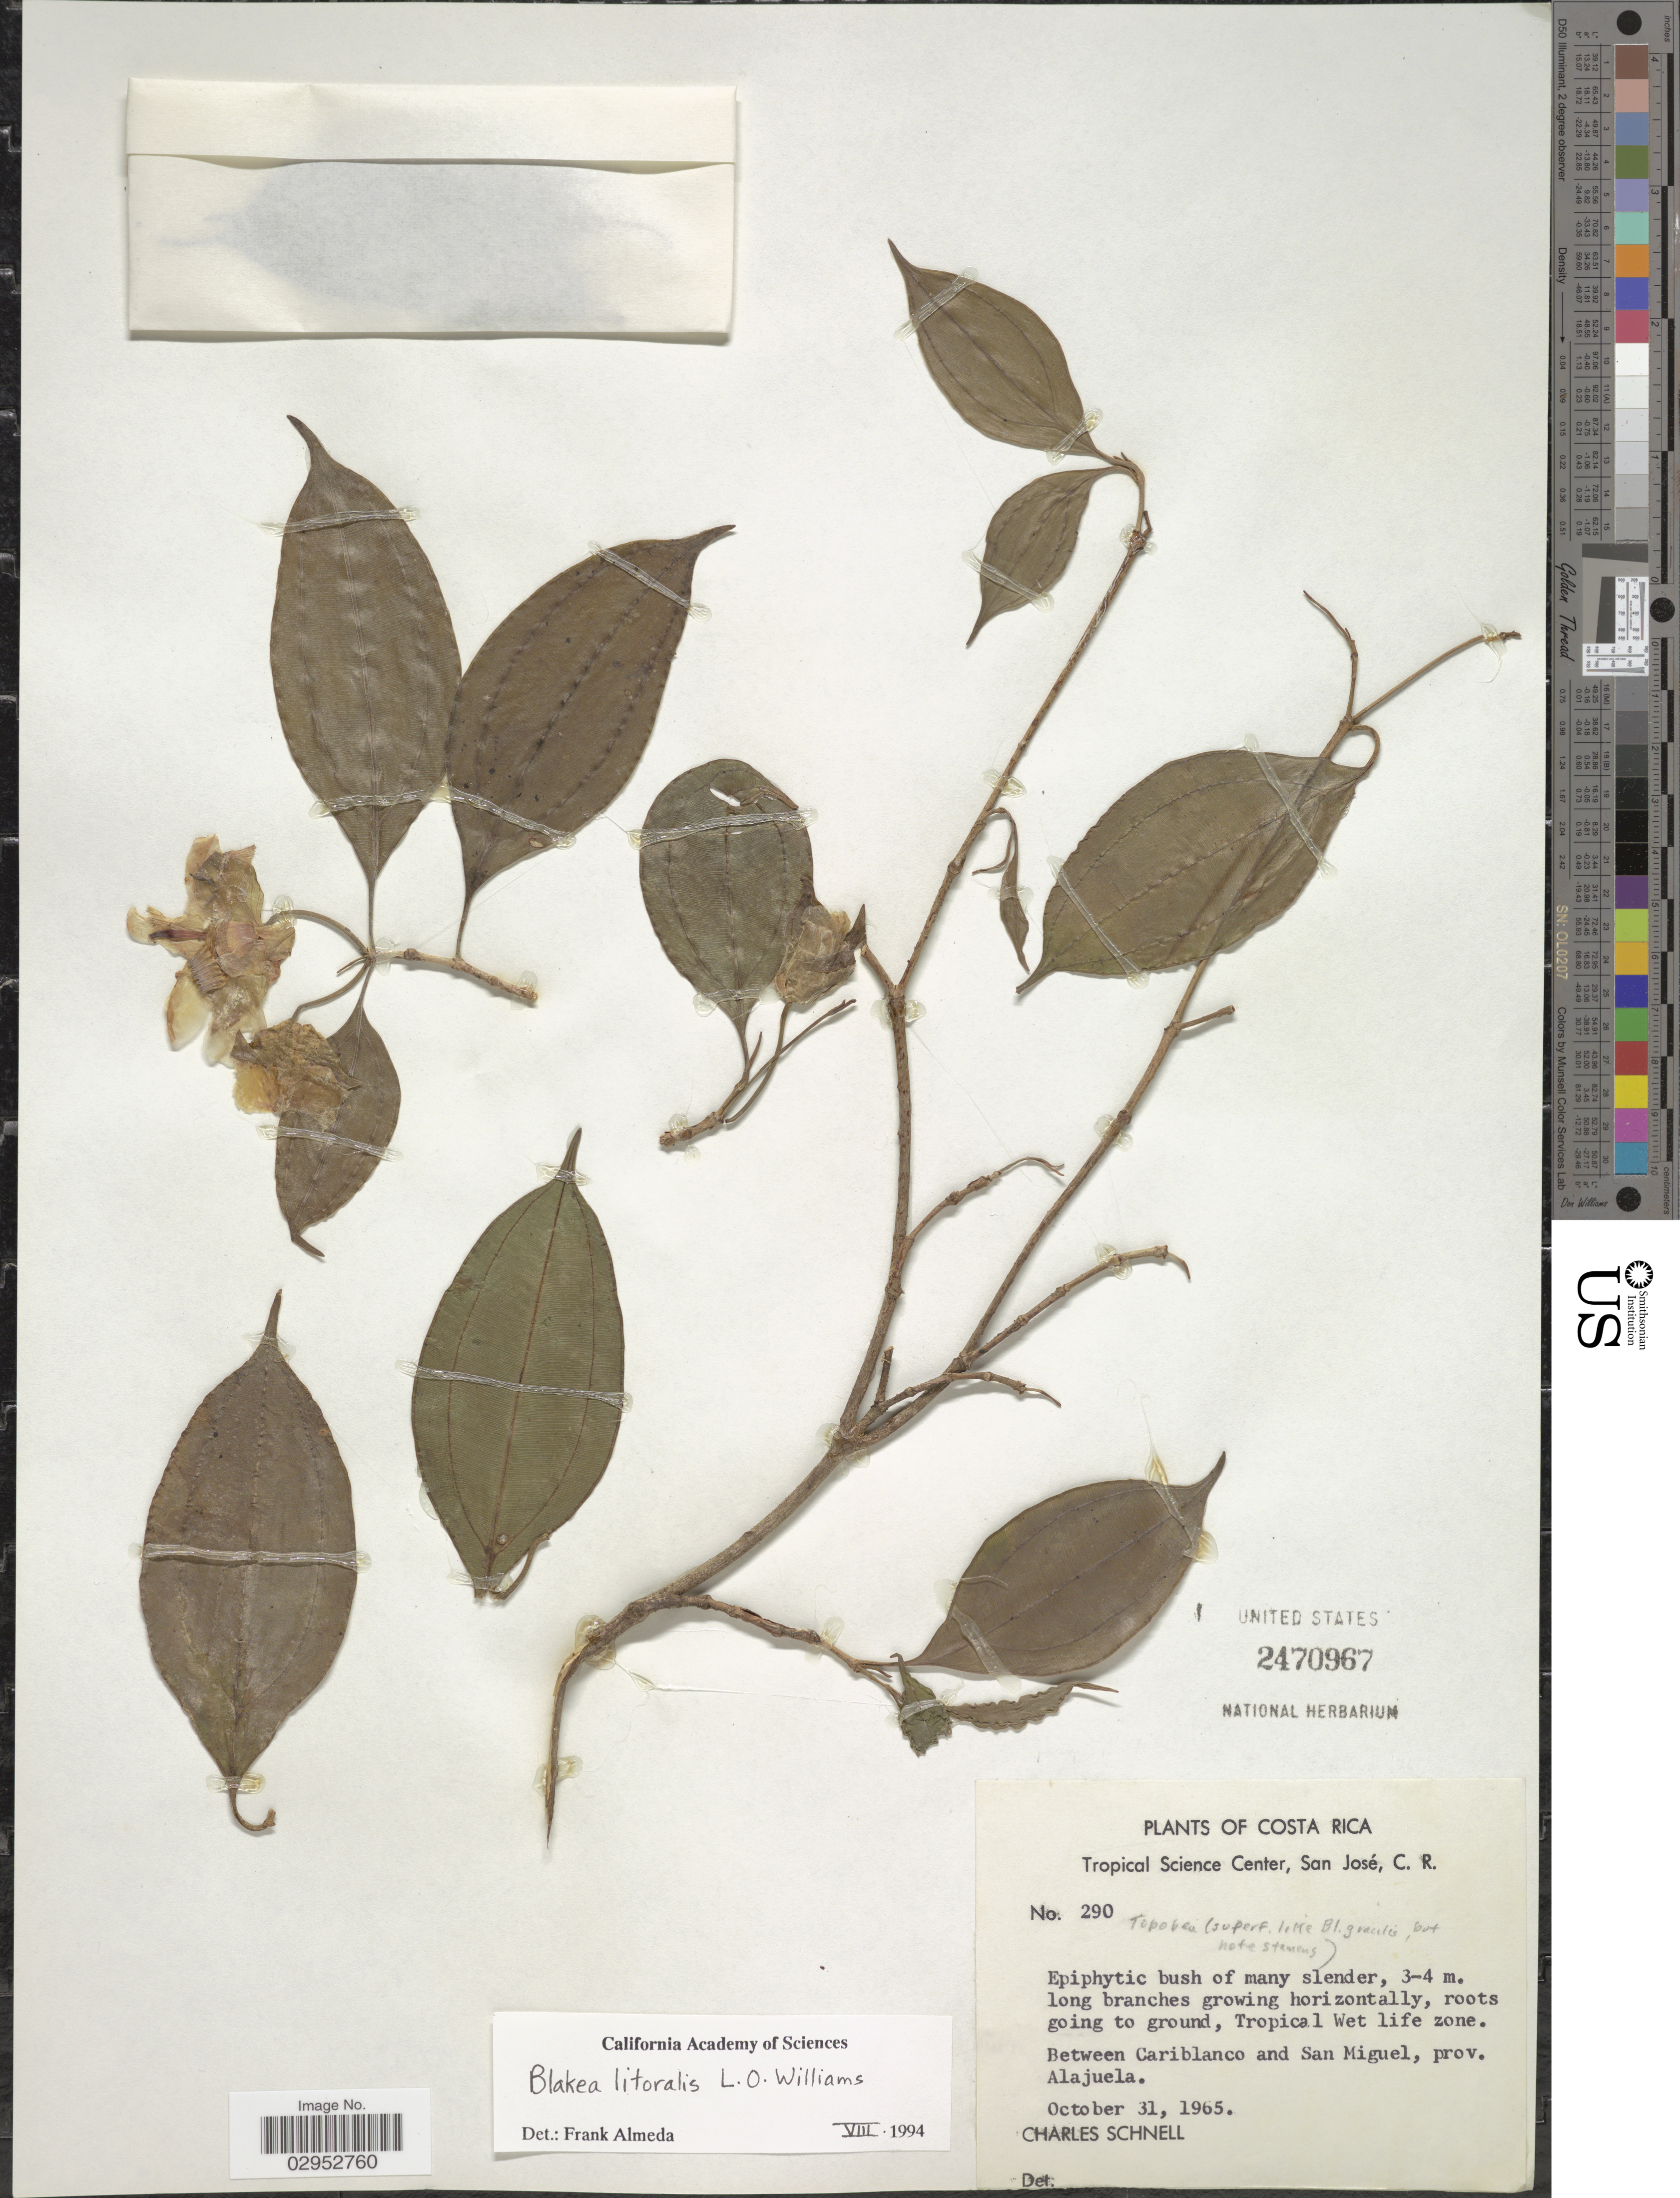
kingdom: Plantae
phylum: Tracheophyta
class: Magnoliopsida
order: Myrtales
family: Melastomataceae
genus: Blakea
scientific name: Blakea guatemalensis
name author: Donn. Sm.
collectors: C. Schnell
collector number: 290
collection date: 1965-10-31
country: Costa Rica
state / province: Alajuela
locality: Tropical Wet life zone. Between Cariblanco and San Miguel, prov. Alajuela.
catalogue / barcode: US 2470967